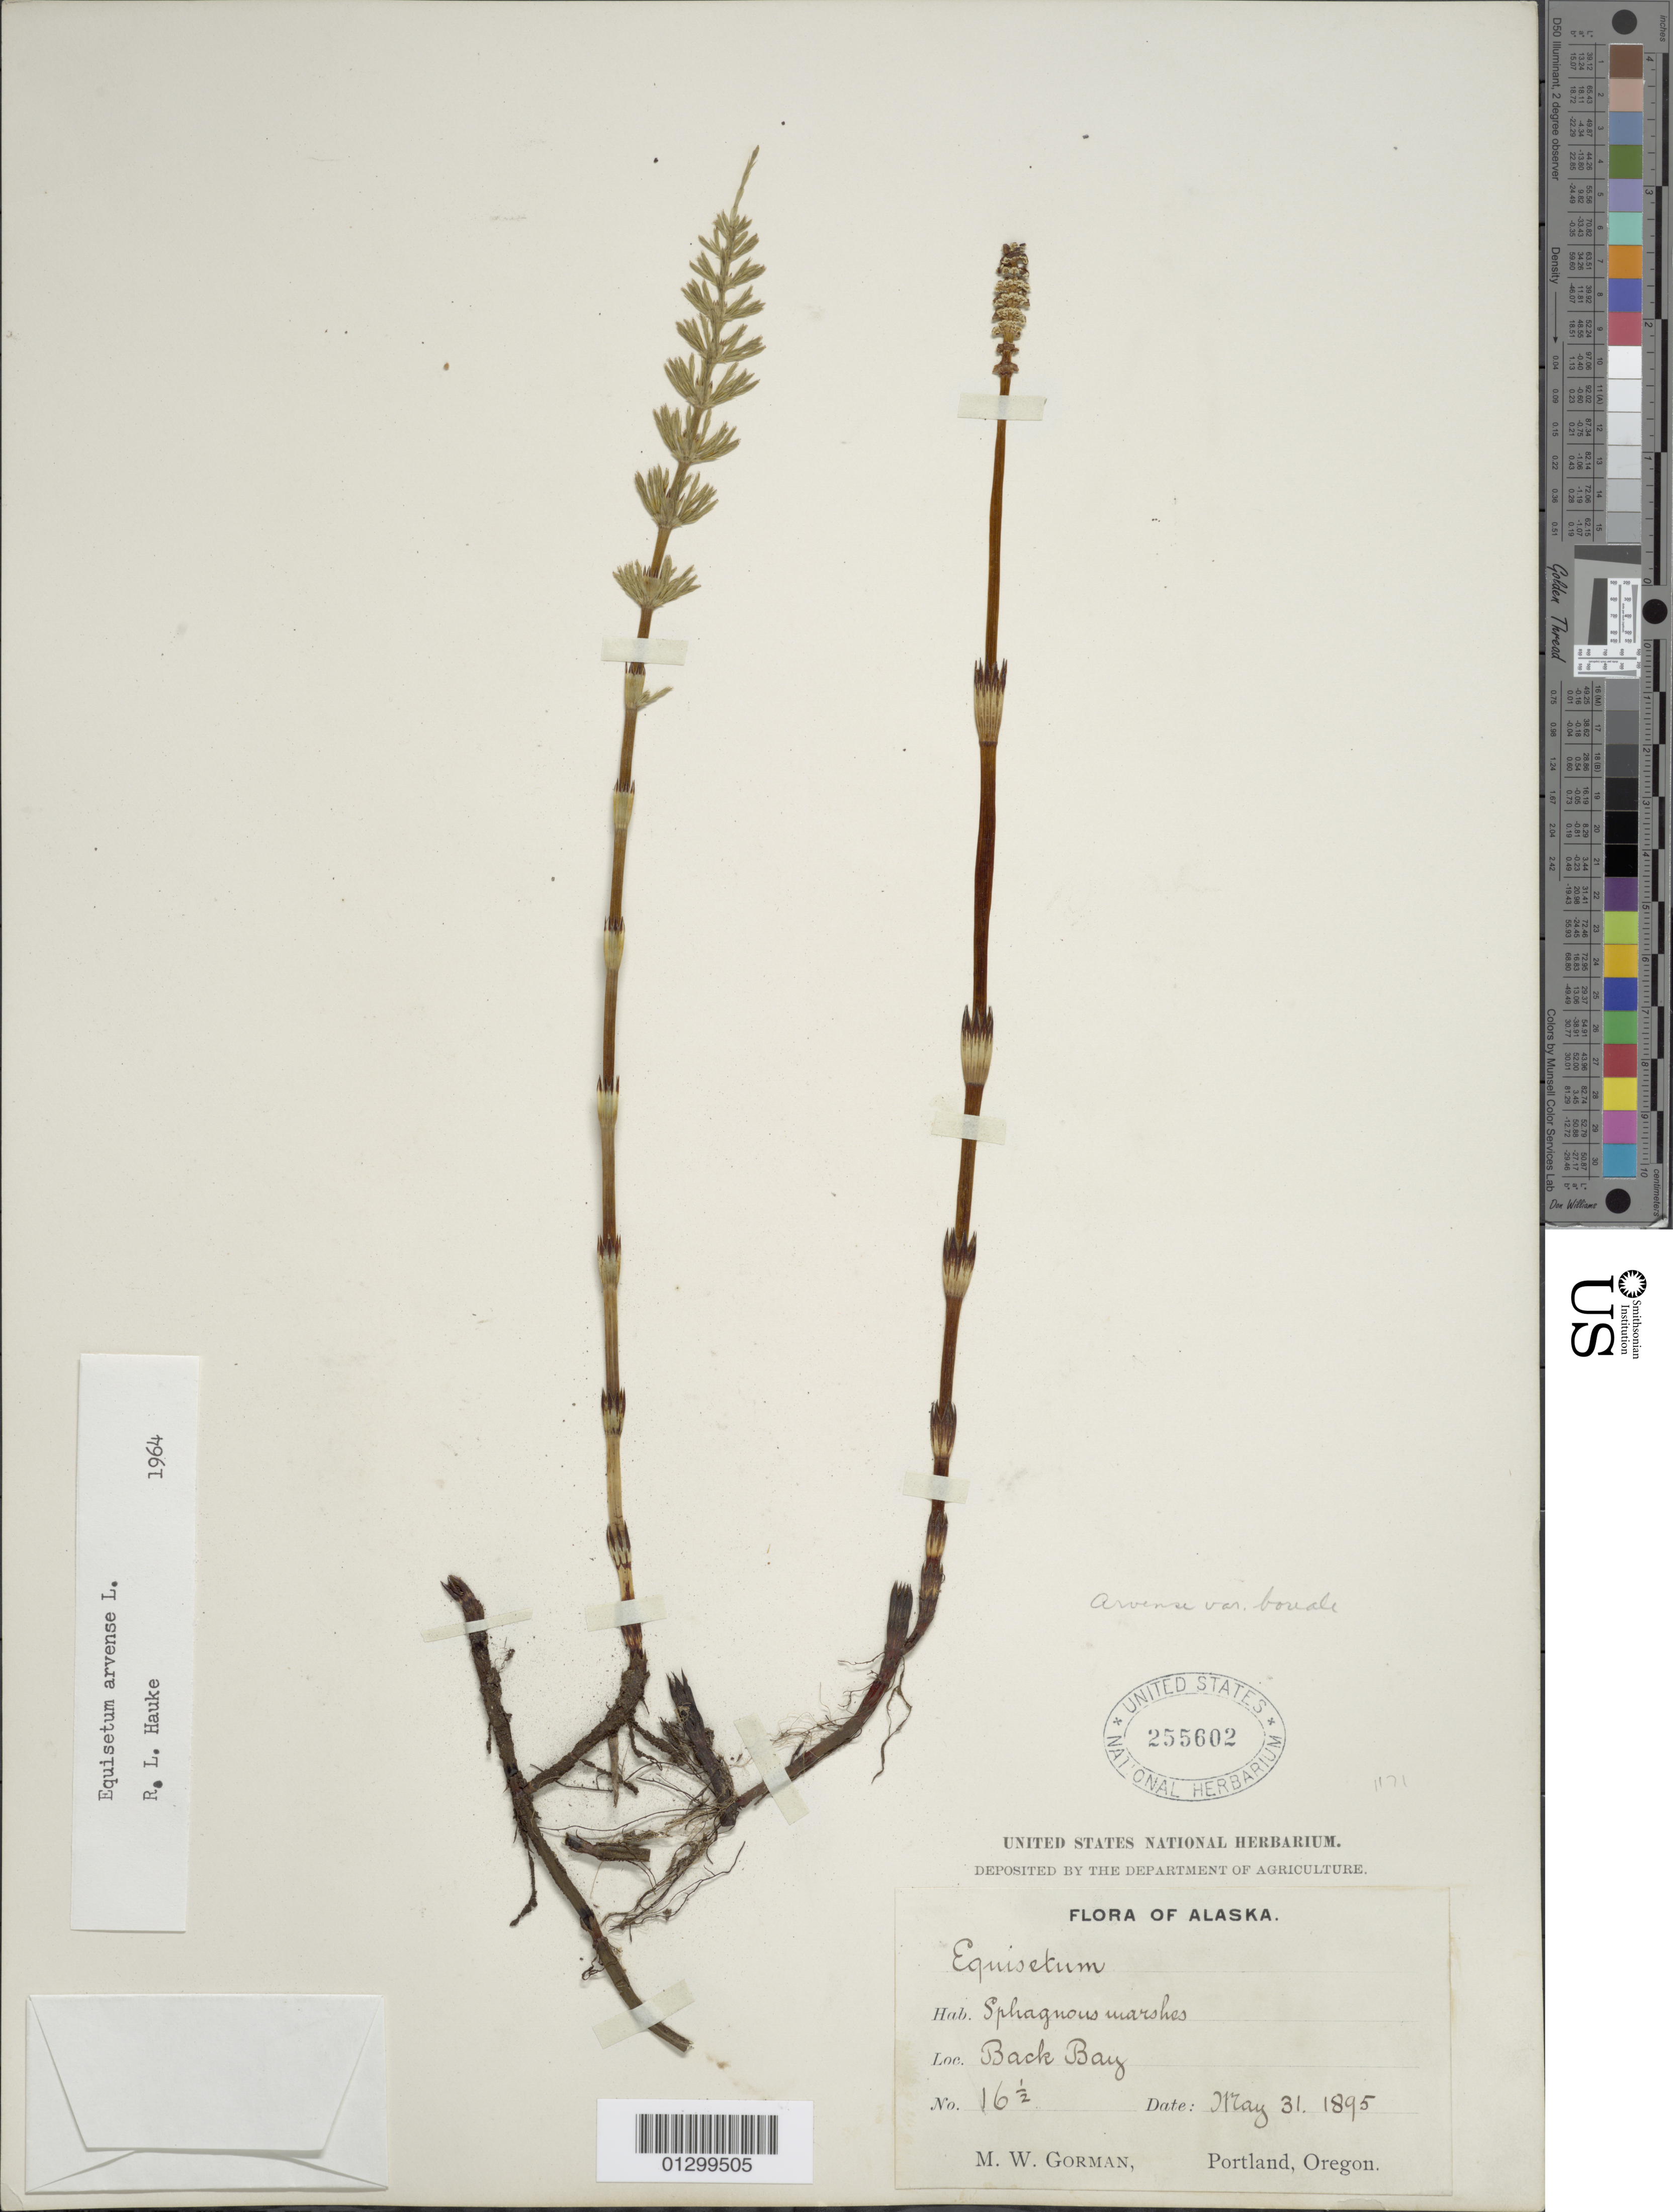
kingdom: Plantae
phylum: Tracheophyta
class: Polypodiopsida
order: Equisetales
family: Equisetaceae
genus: Equisetum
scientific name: Equisetum arvense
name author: L.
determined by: Hauke, R. L.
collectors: M. W. Gorman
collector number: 16.5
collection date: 1895-05-31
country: United States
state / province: Alaska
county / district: Kodiak Island Borough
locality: Back Bay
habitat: Sphagnum marshes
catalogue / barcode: US 255602